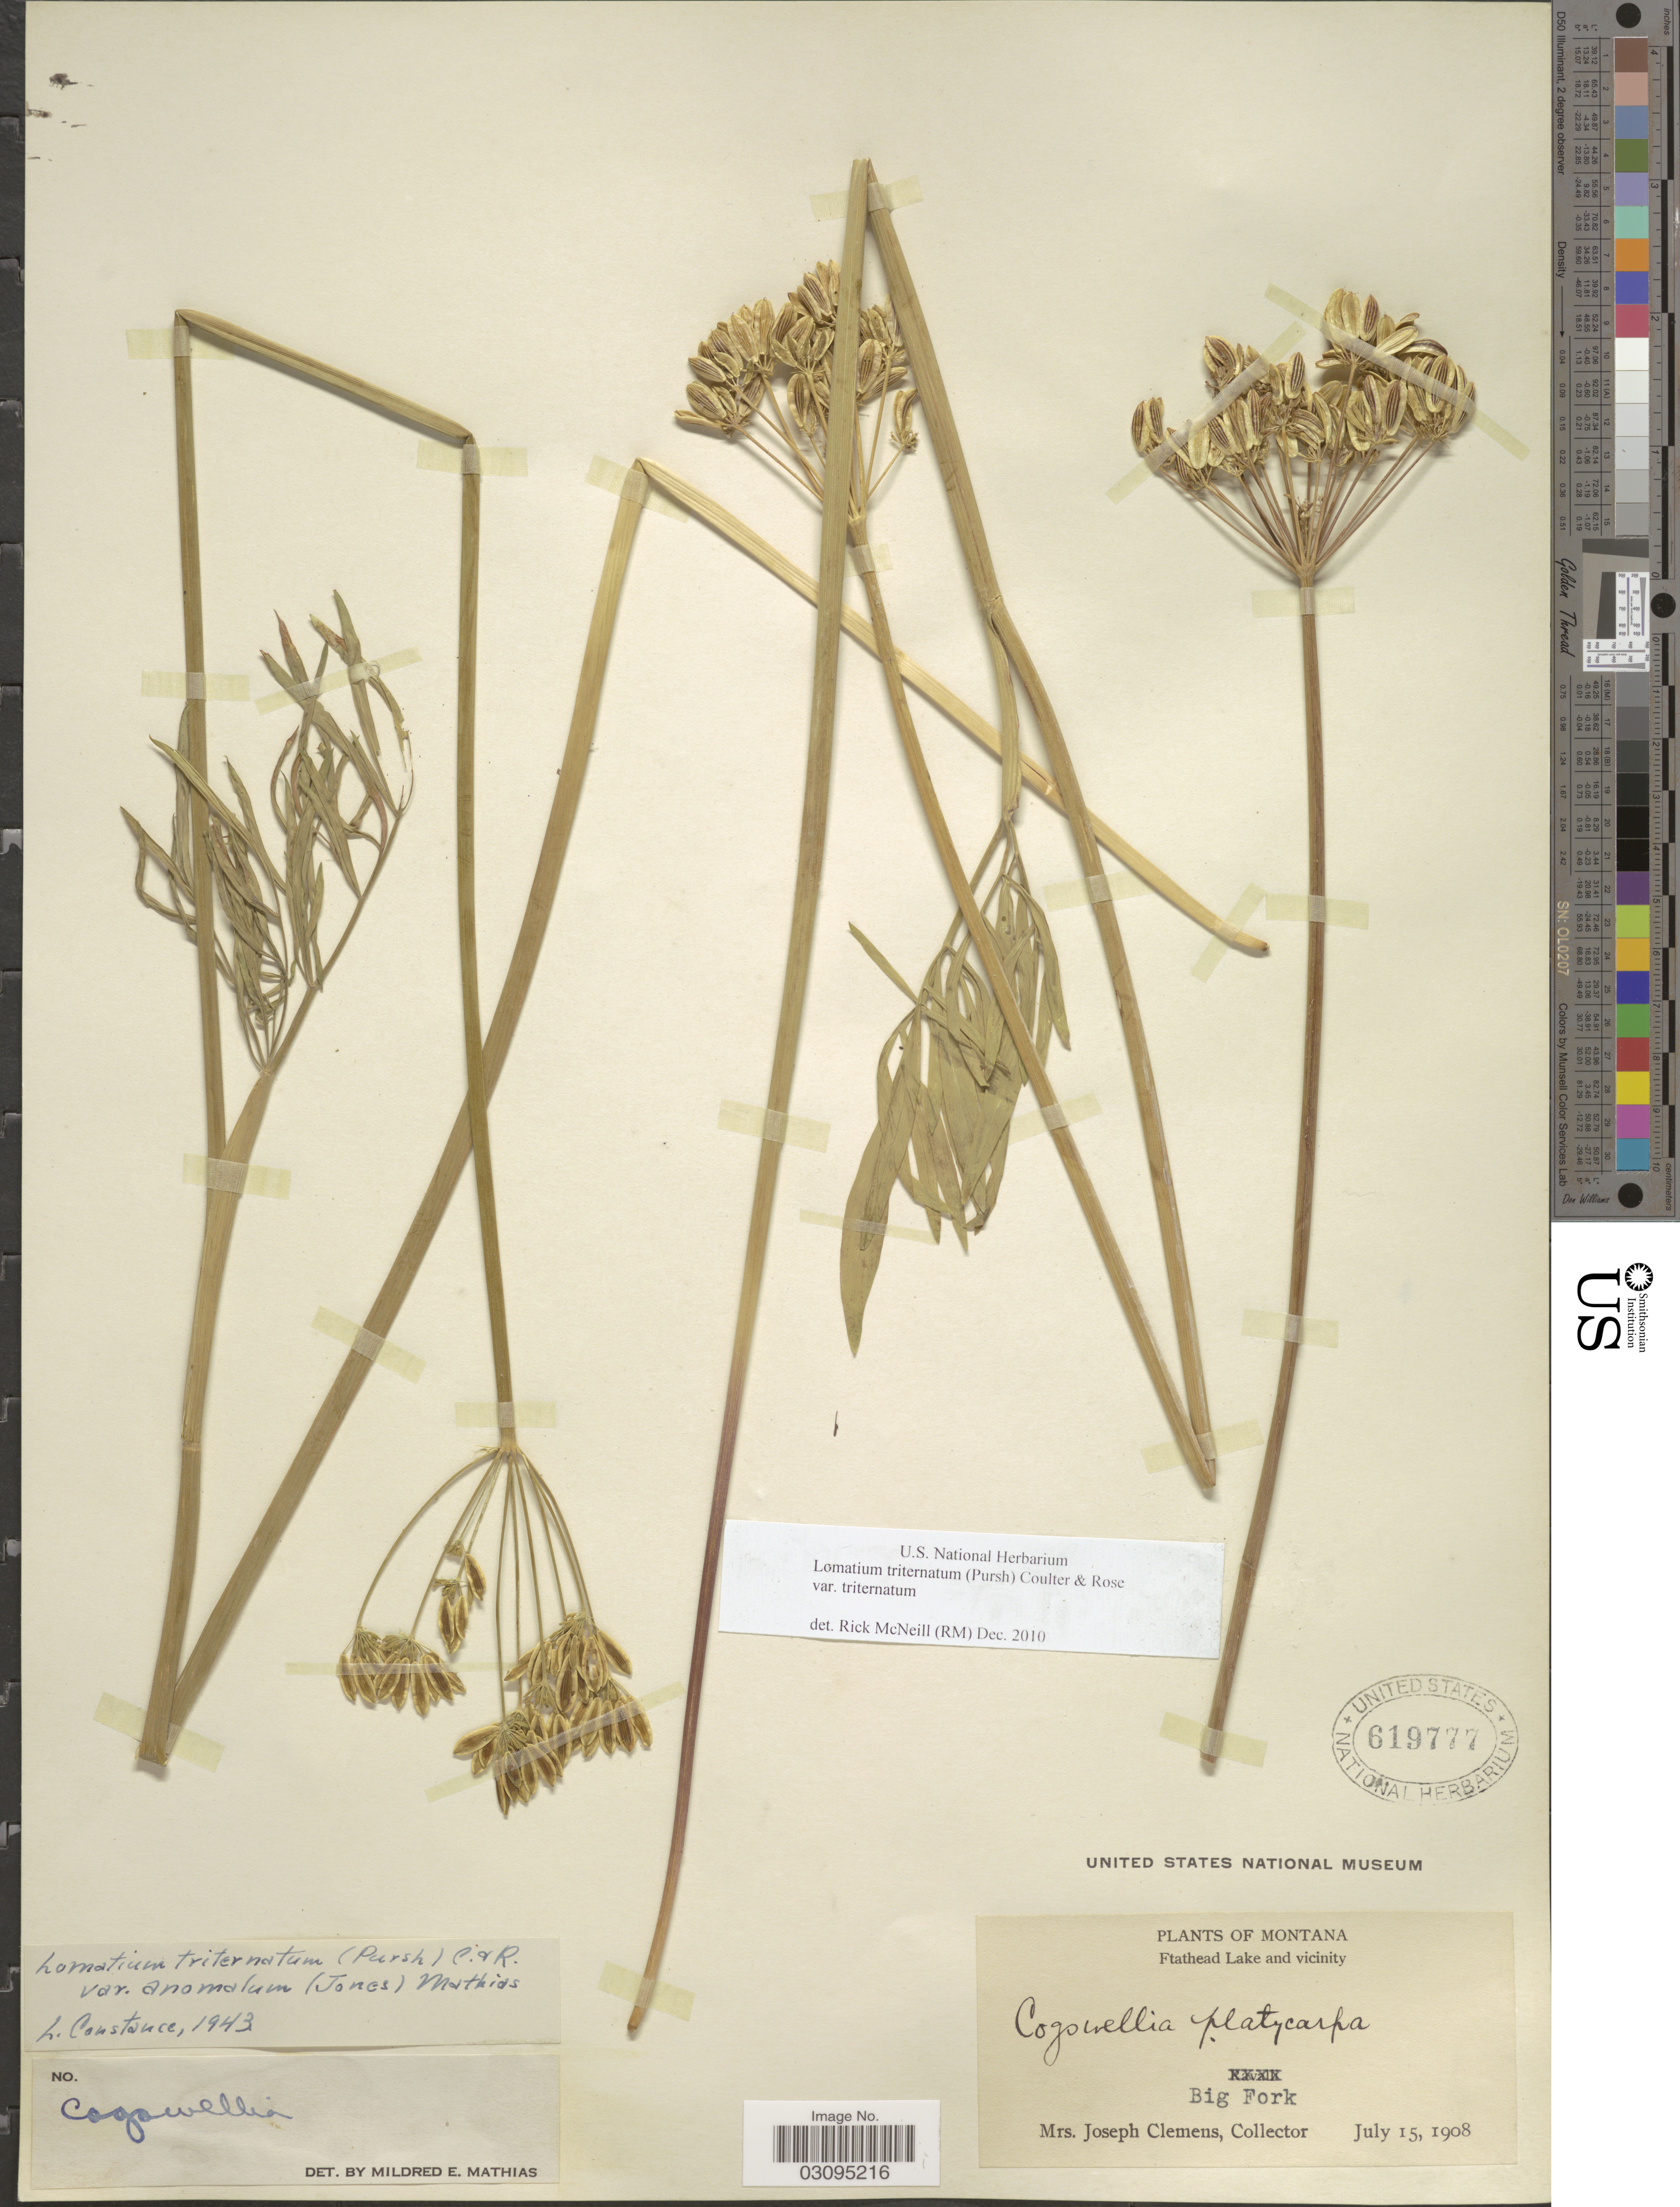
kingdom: Plantae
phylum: Tracheophyta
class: Magnoliopsida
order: Apiales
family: Apiaceae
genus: Lomatium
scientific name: Lomatium triternatum var. triternatum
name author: (Pursh) J.M. Coult. & Rose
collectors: J. Clemens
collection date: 1908-07-15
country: United States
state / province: Montana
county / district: Flathead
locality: Flathead Lake and vicinity, Big Fork.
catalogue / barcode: US 619777